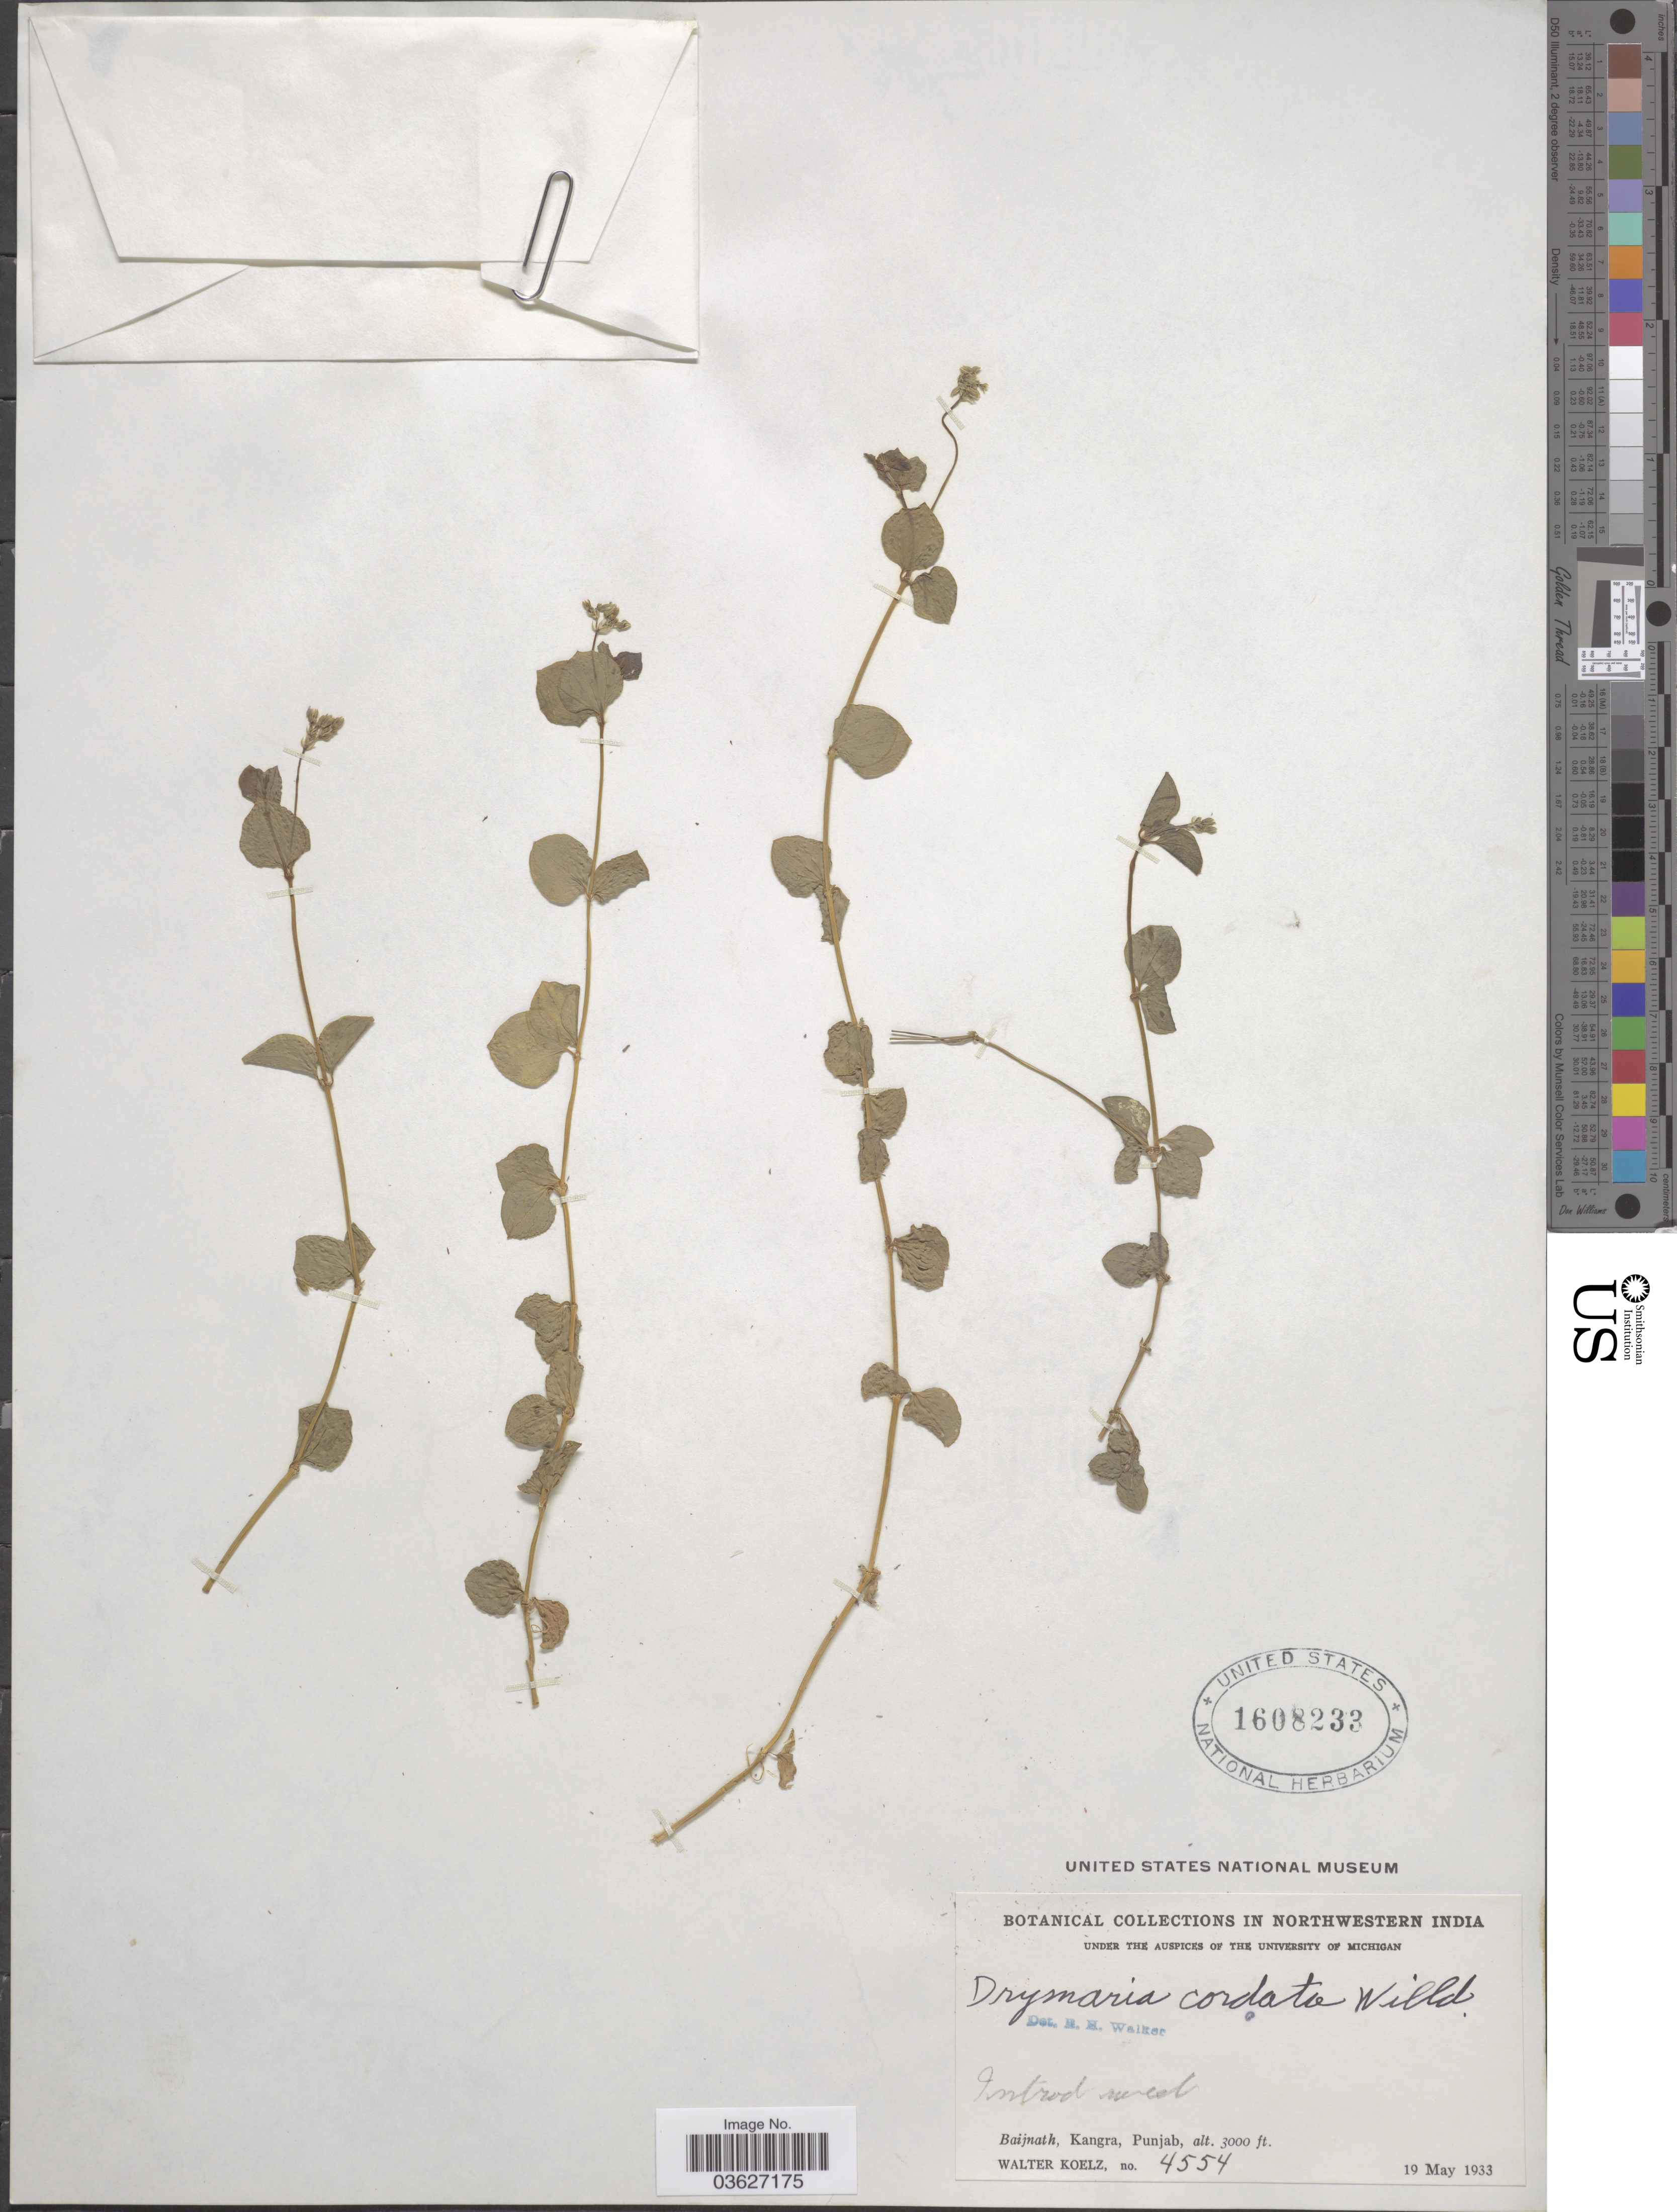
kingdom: Plantae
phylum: Tracheophyta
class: Magnoliopsida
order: Caryophyllales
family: Caryophyllaceae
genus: Drymaria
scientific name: Drymaria cordata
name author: (L.) Willd. ex Schult.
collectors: W. N. Koelz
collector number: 4554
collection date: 1933-05-19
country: India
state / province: Punjab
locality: Northwestern India. Baijnath, Kangra.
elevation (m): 914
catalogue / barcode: US 1608233